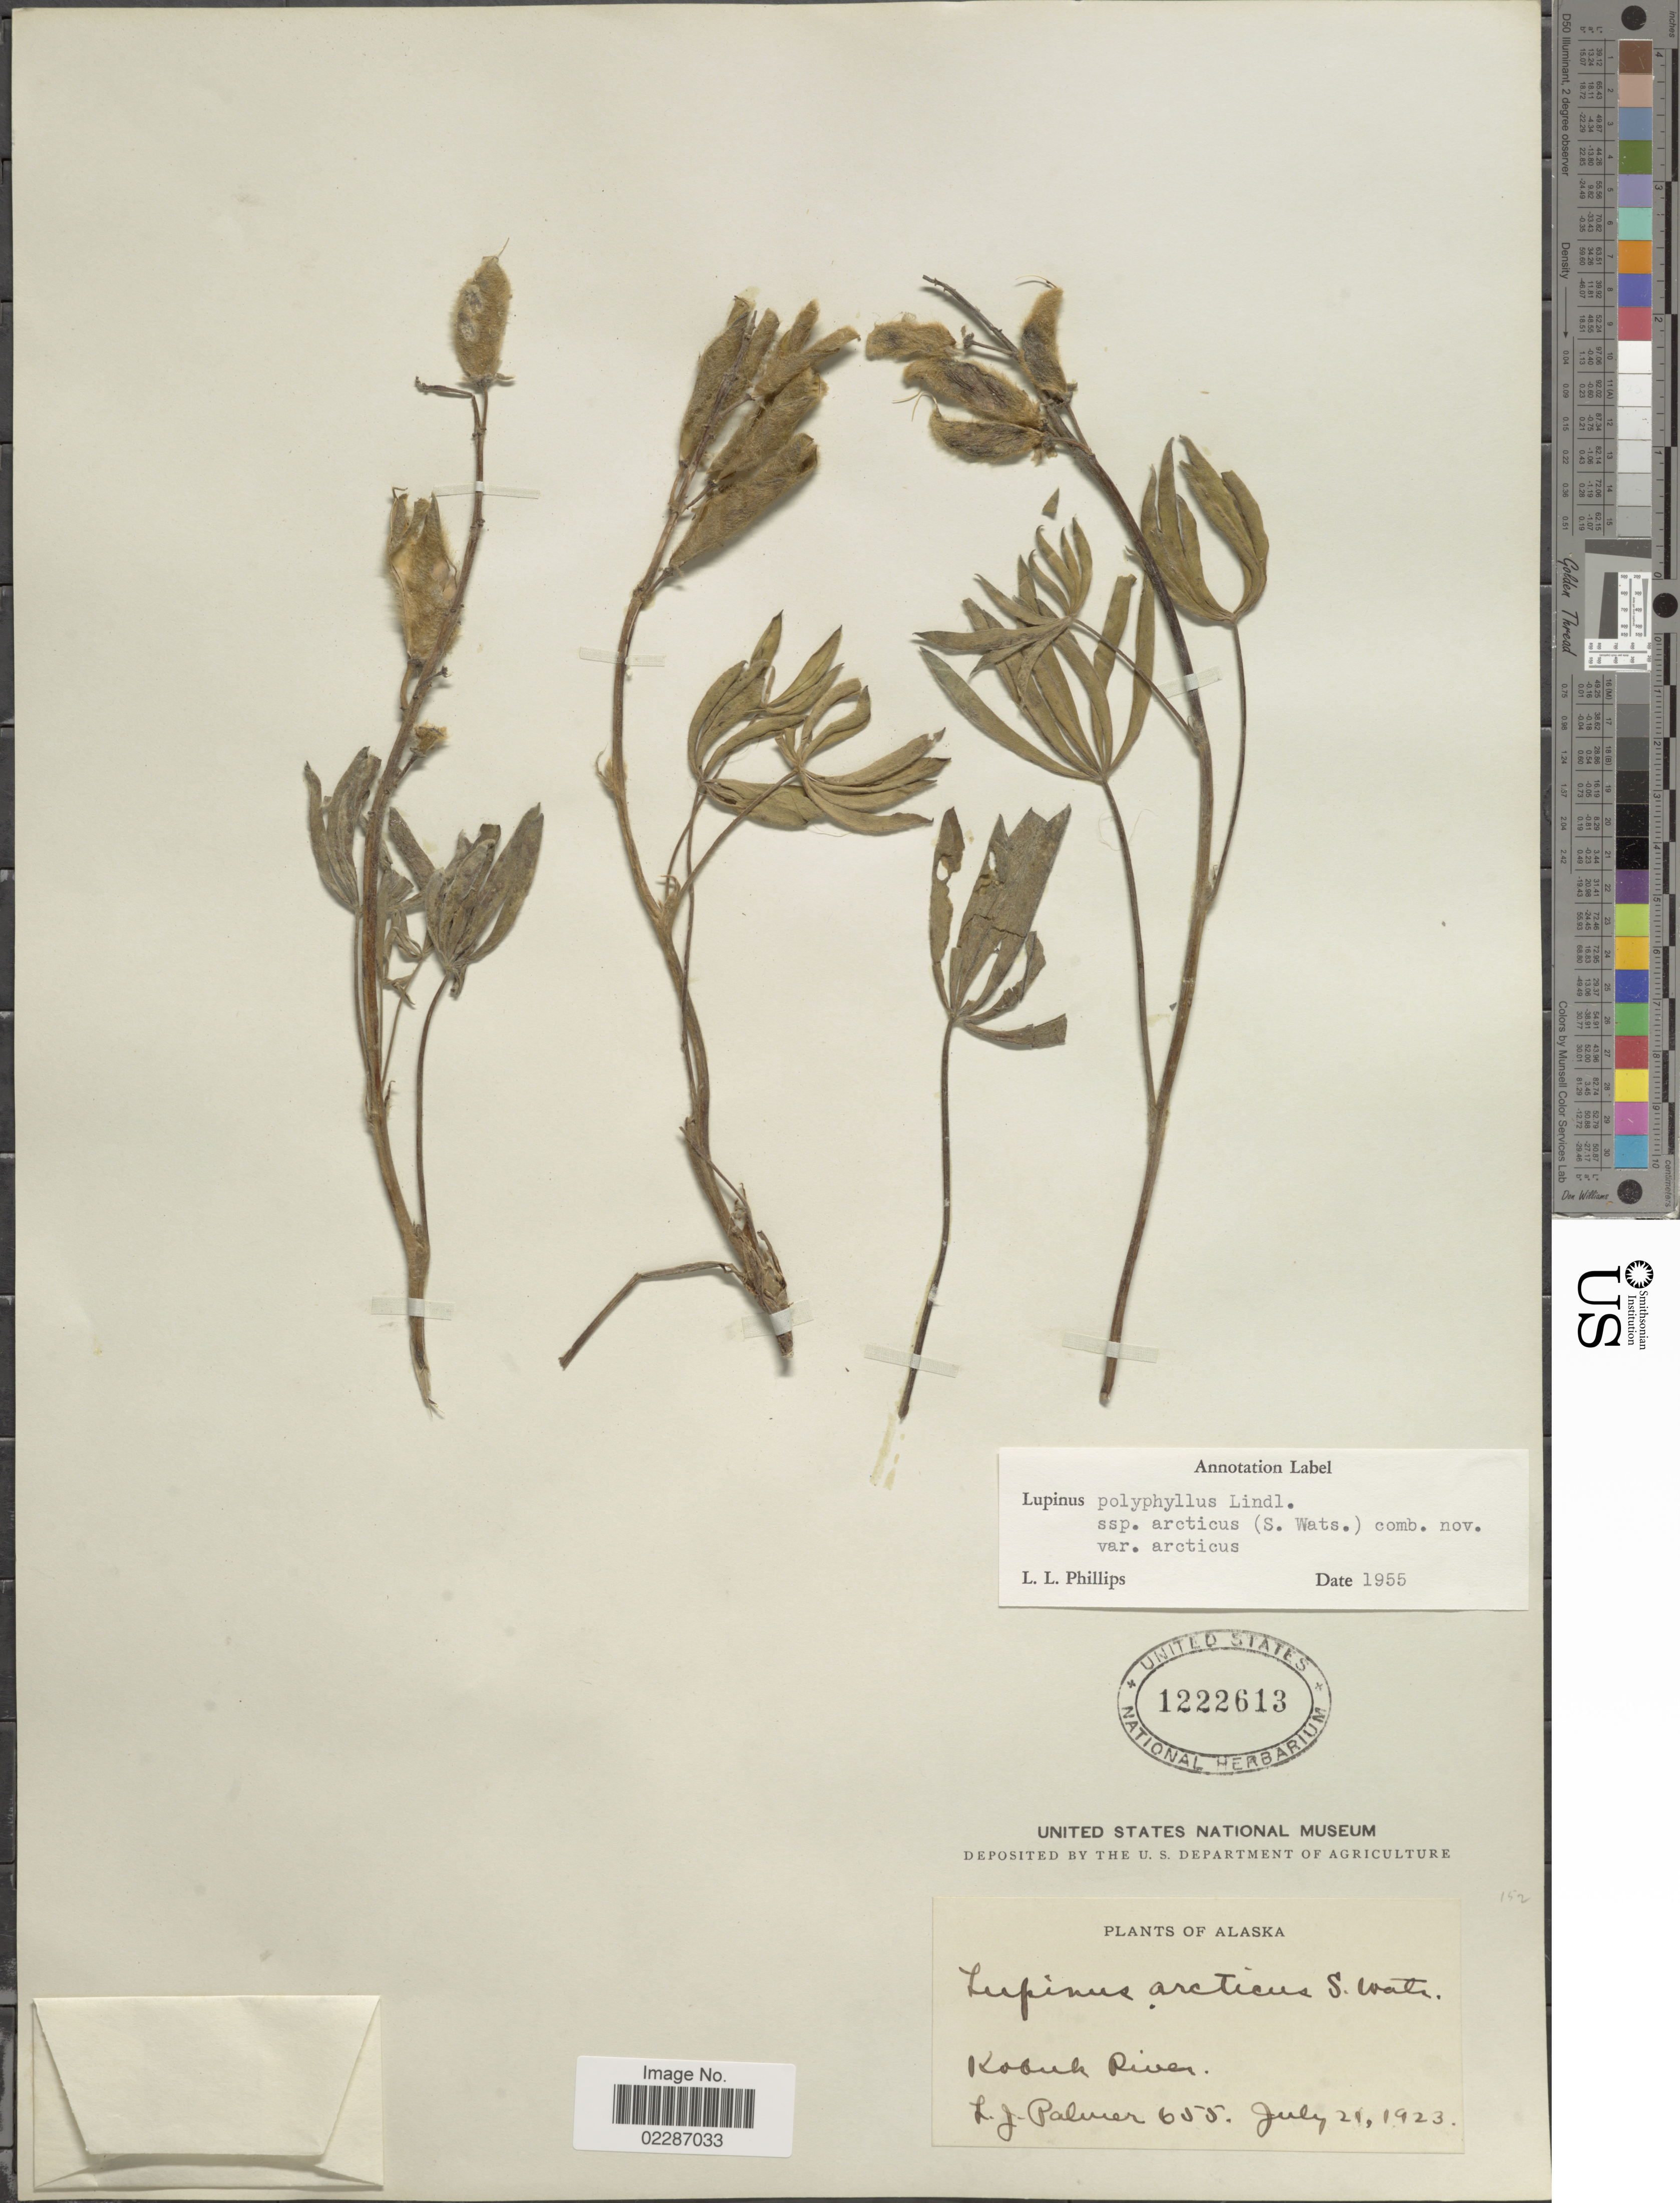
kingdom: Plantae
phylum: Tracheophyta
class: Magnoliopsida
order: Fabales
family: Fabaceae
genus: Lupinus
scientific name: Lupinus arcticus subsp. arcticus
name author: S. Watson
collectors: L. J. Palmer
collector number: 655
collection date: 1923-07-21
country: United States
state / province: Alaska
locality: Kobuk River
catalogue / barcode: US 1222613